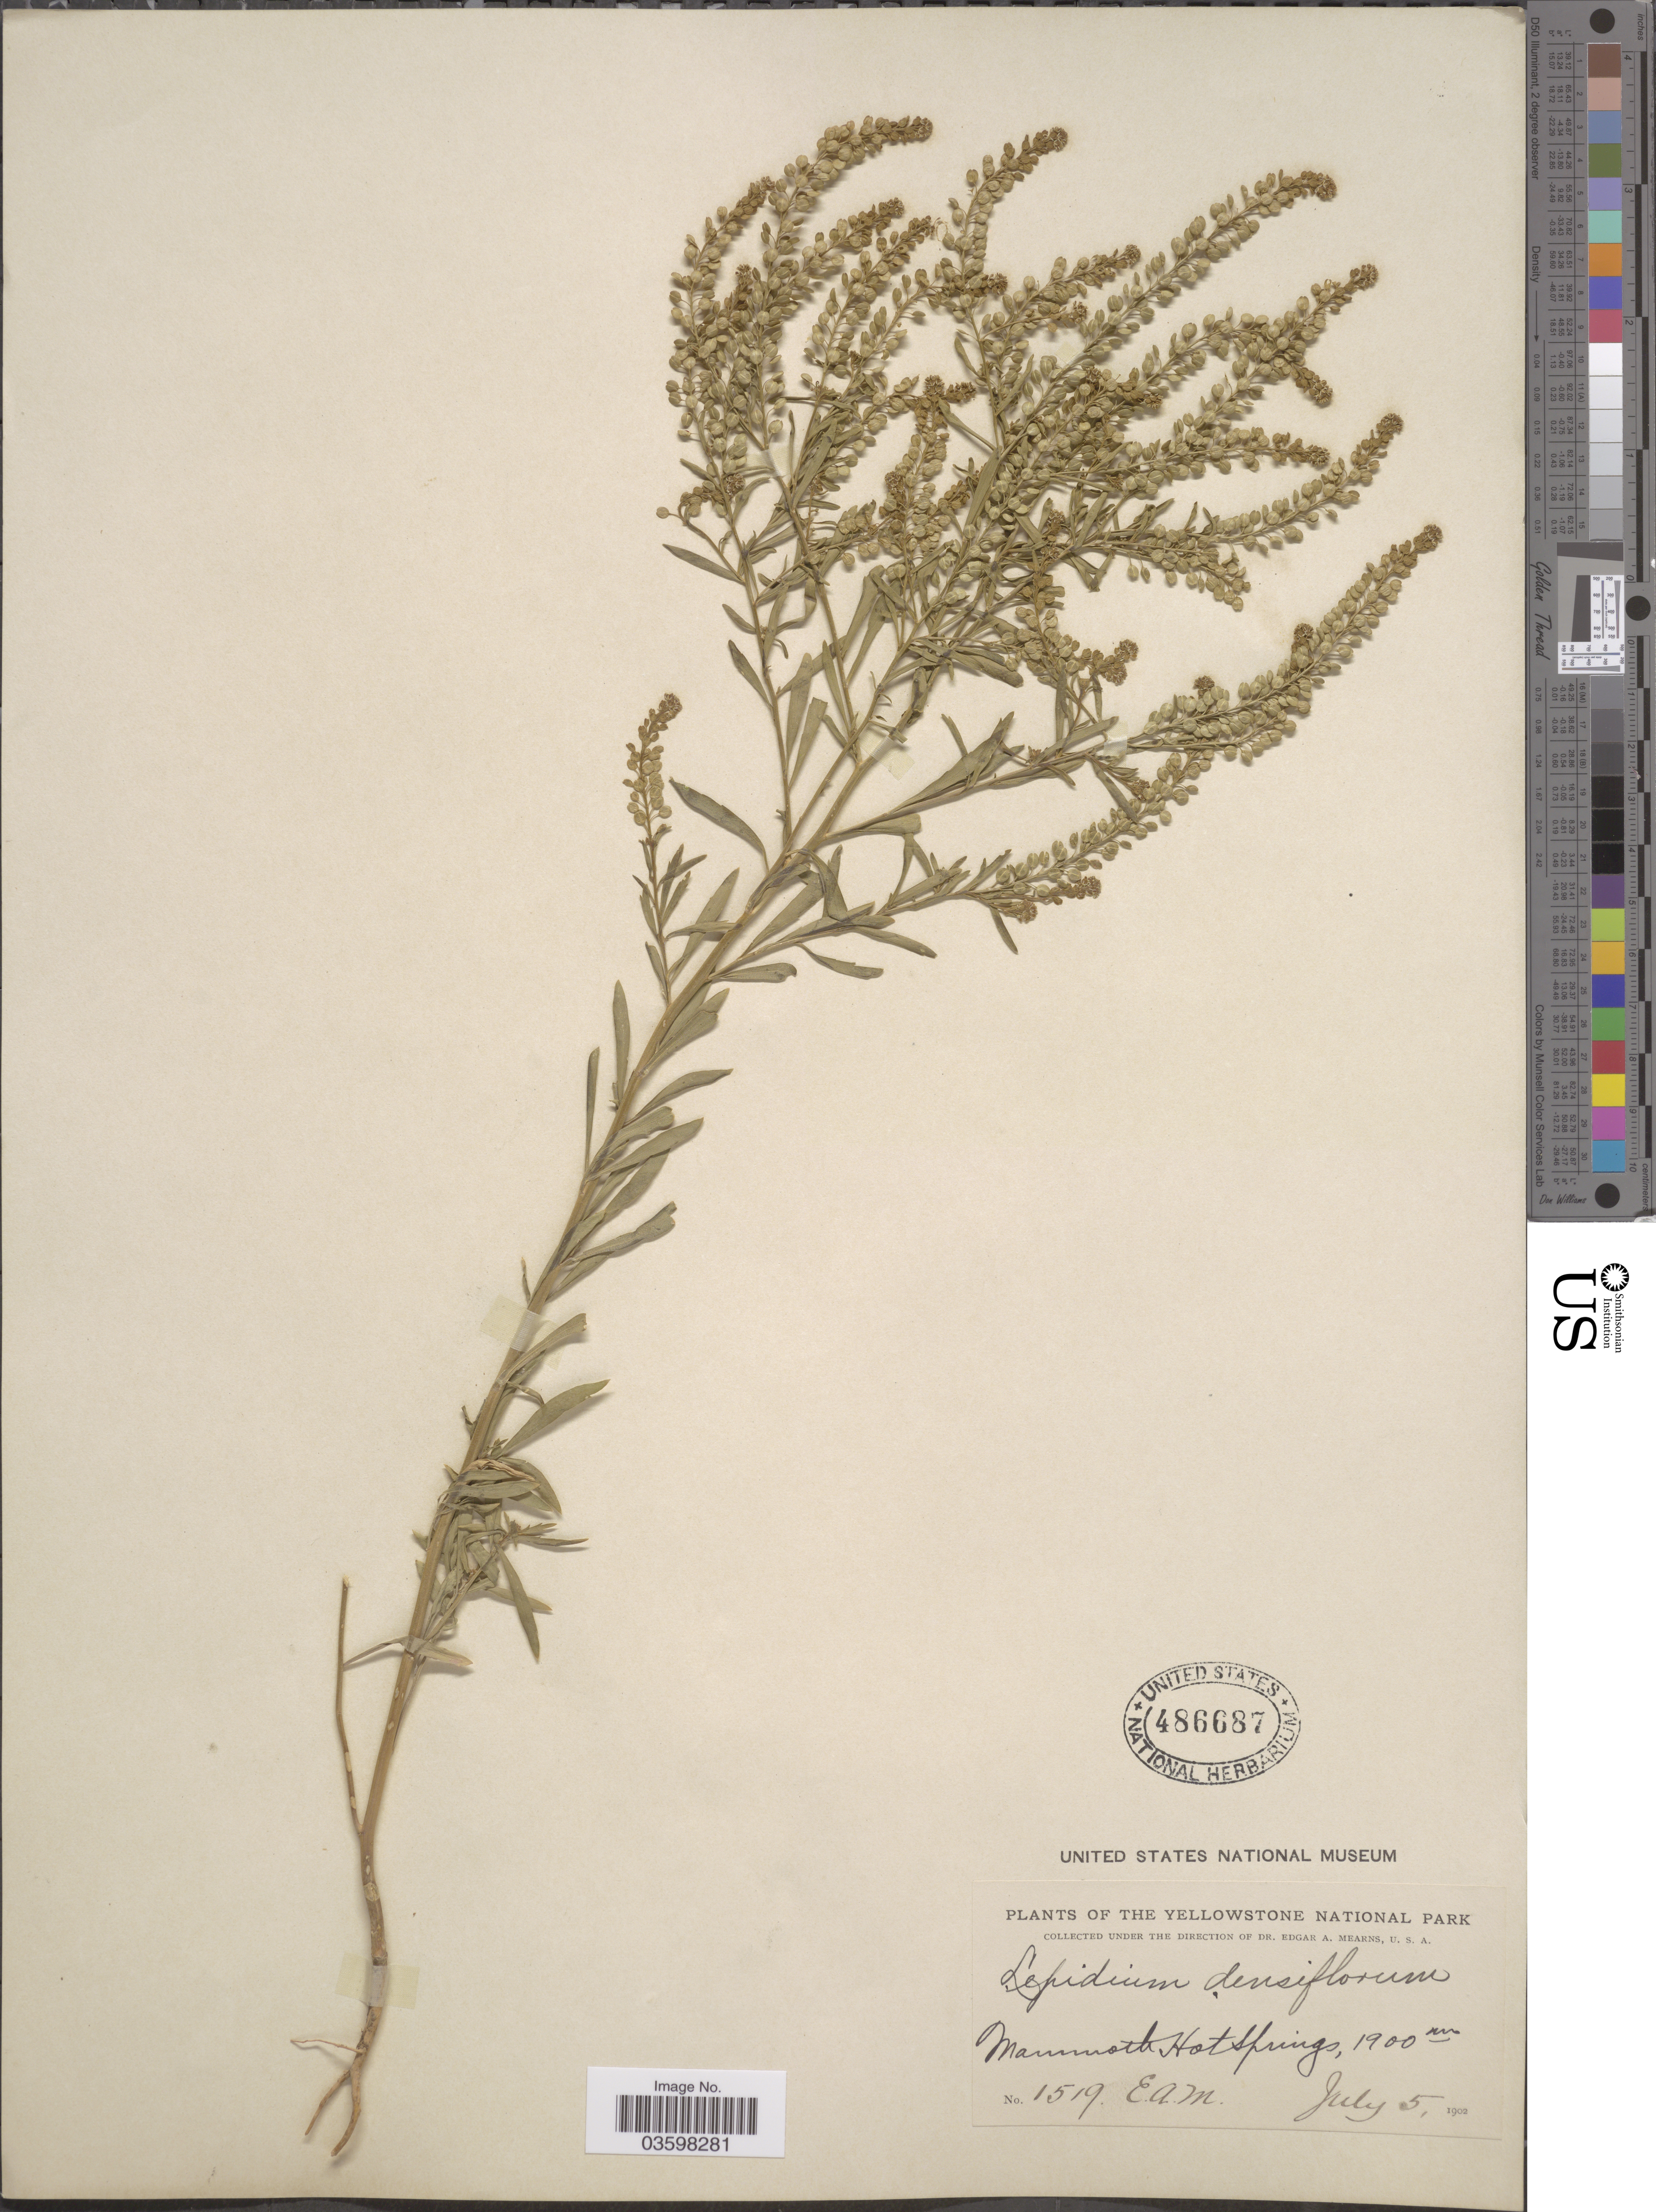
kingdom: Plantae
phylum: Tracheophyta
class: Magnoliopsida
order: Brassicales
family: Brassicaceae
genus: Lepidium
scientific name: Lepidium densiflorum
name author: Schrad.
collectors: E. A. Mearns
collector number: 1519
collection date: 1902-07-05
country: United States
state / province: Wyoming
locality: The Yellowstone National Park. Mammoth Hot Springs.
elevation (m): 1900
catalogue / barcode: US 486687